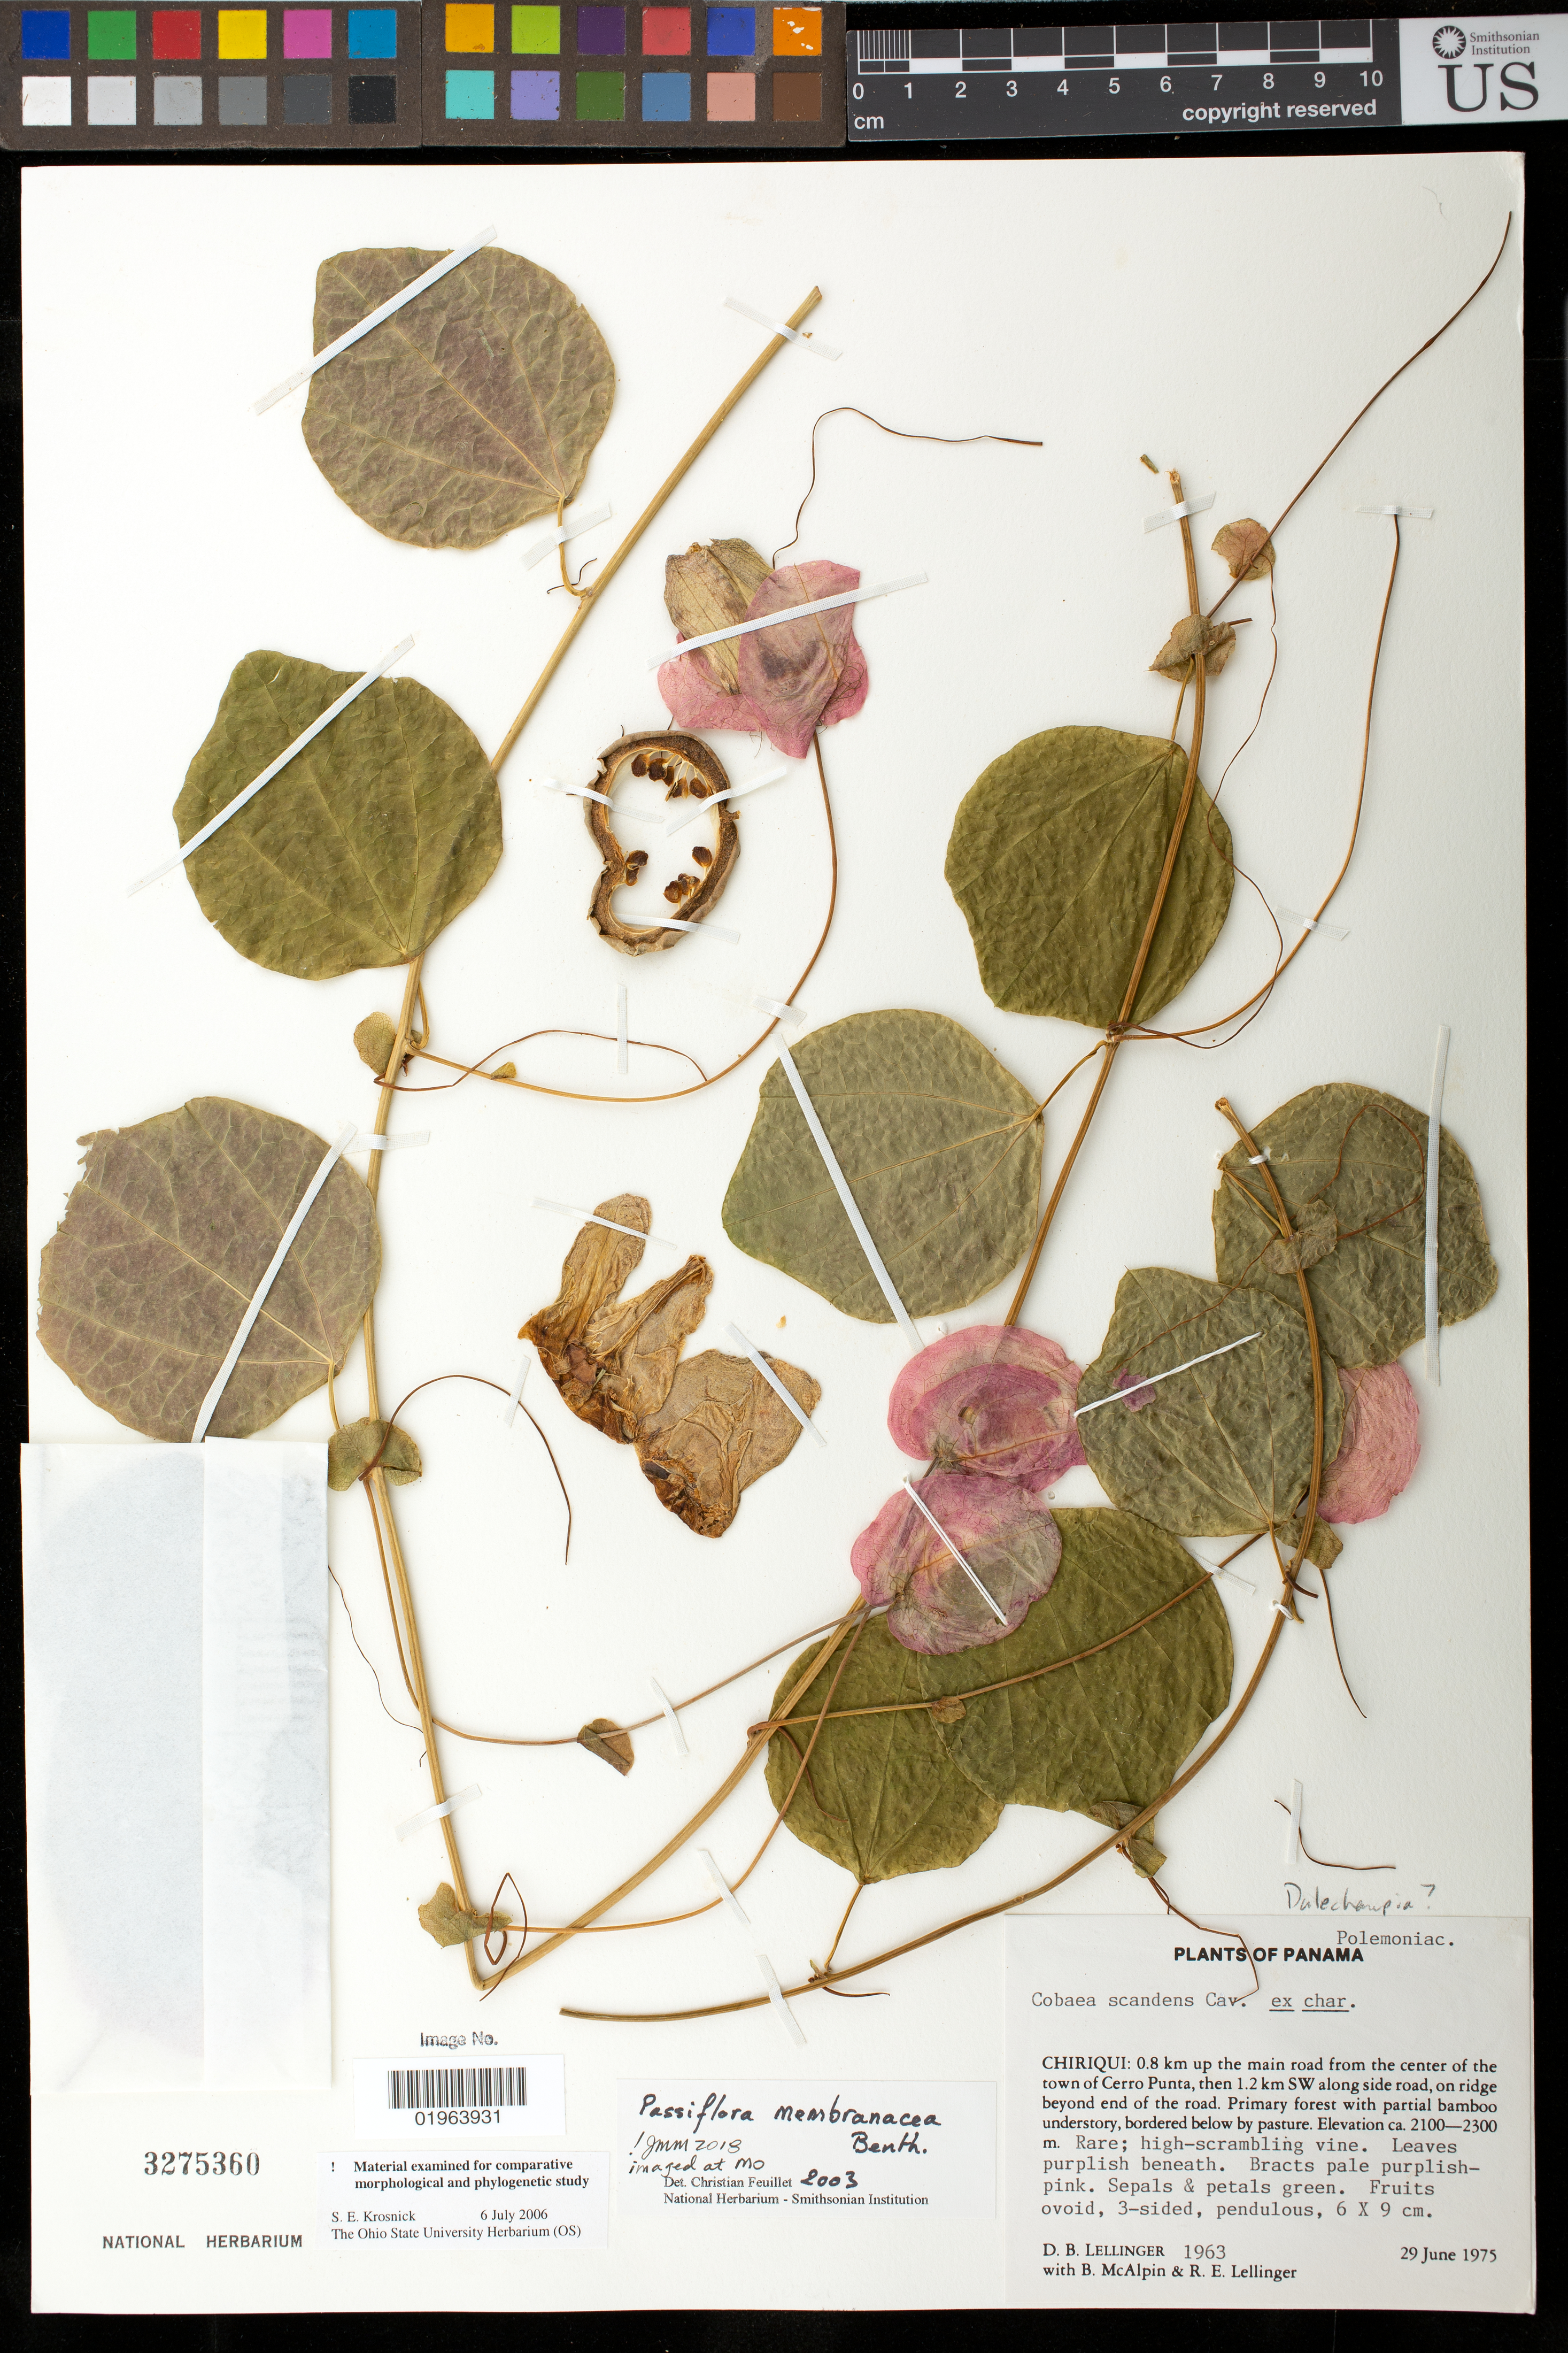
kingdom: Plantae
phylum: Tracheophyta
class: Magnoliopsida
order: Malpighiales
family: Passifloraceae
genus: Passiflora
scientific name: Passiflora membranacea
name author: Benth.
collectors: D. B. Lellinger, B. Mcalpin & R. E. Lellinger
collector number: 1963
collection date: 1975-06-29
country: Panama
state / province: Chiriqui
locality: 0.8 km up the main road from the center of the town of Cerro Punta, then 1.2 km SW along side road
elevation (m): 2100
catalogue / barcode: US 3275360